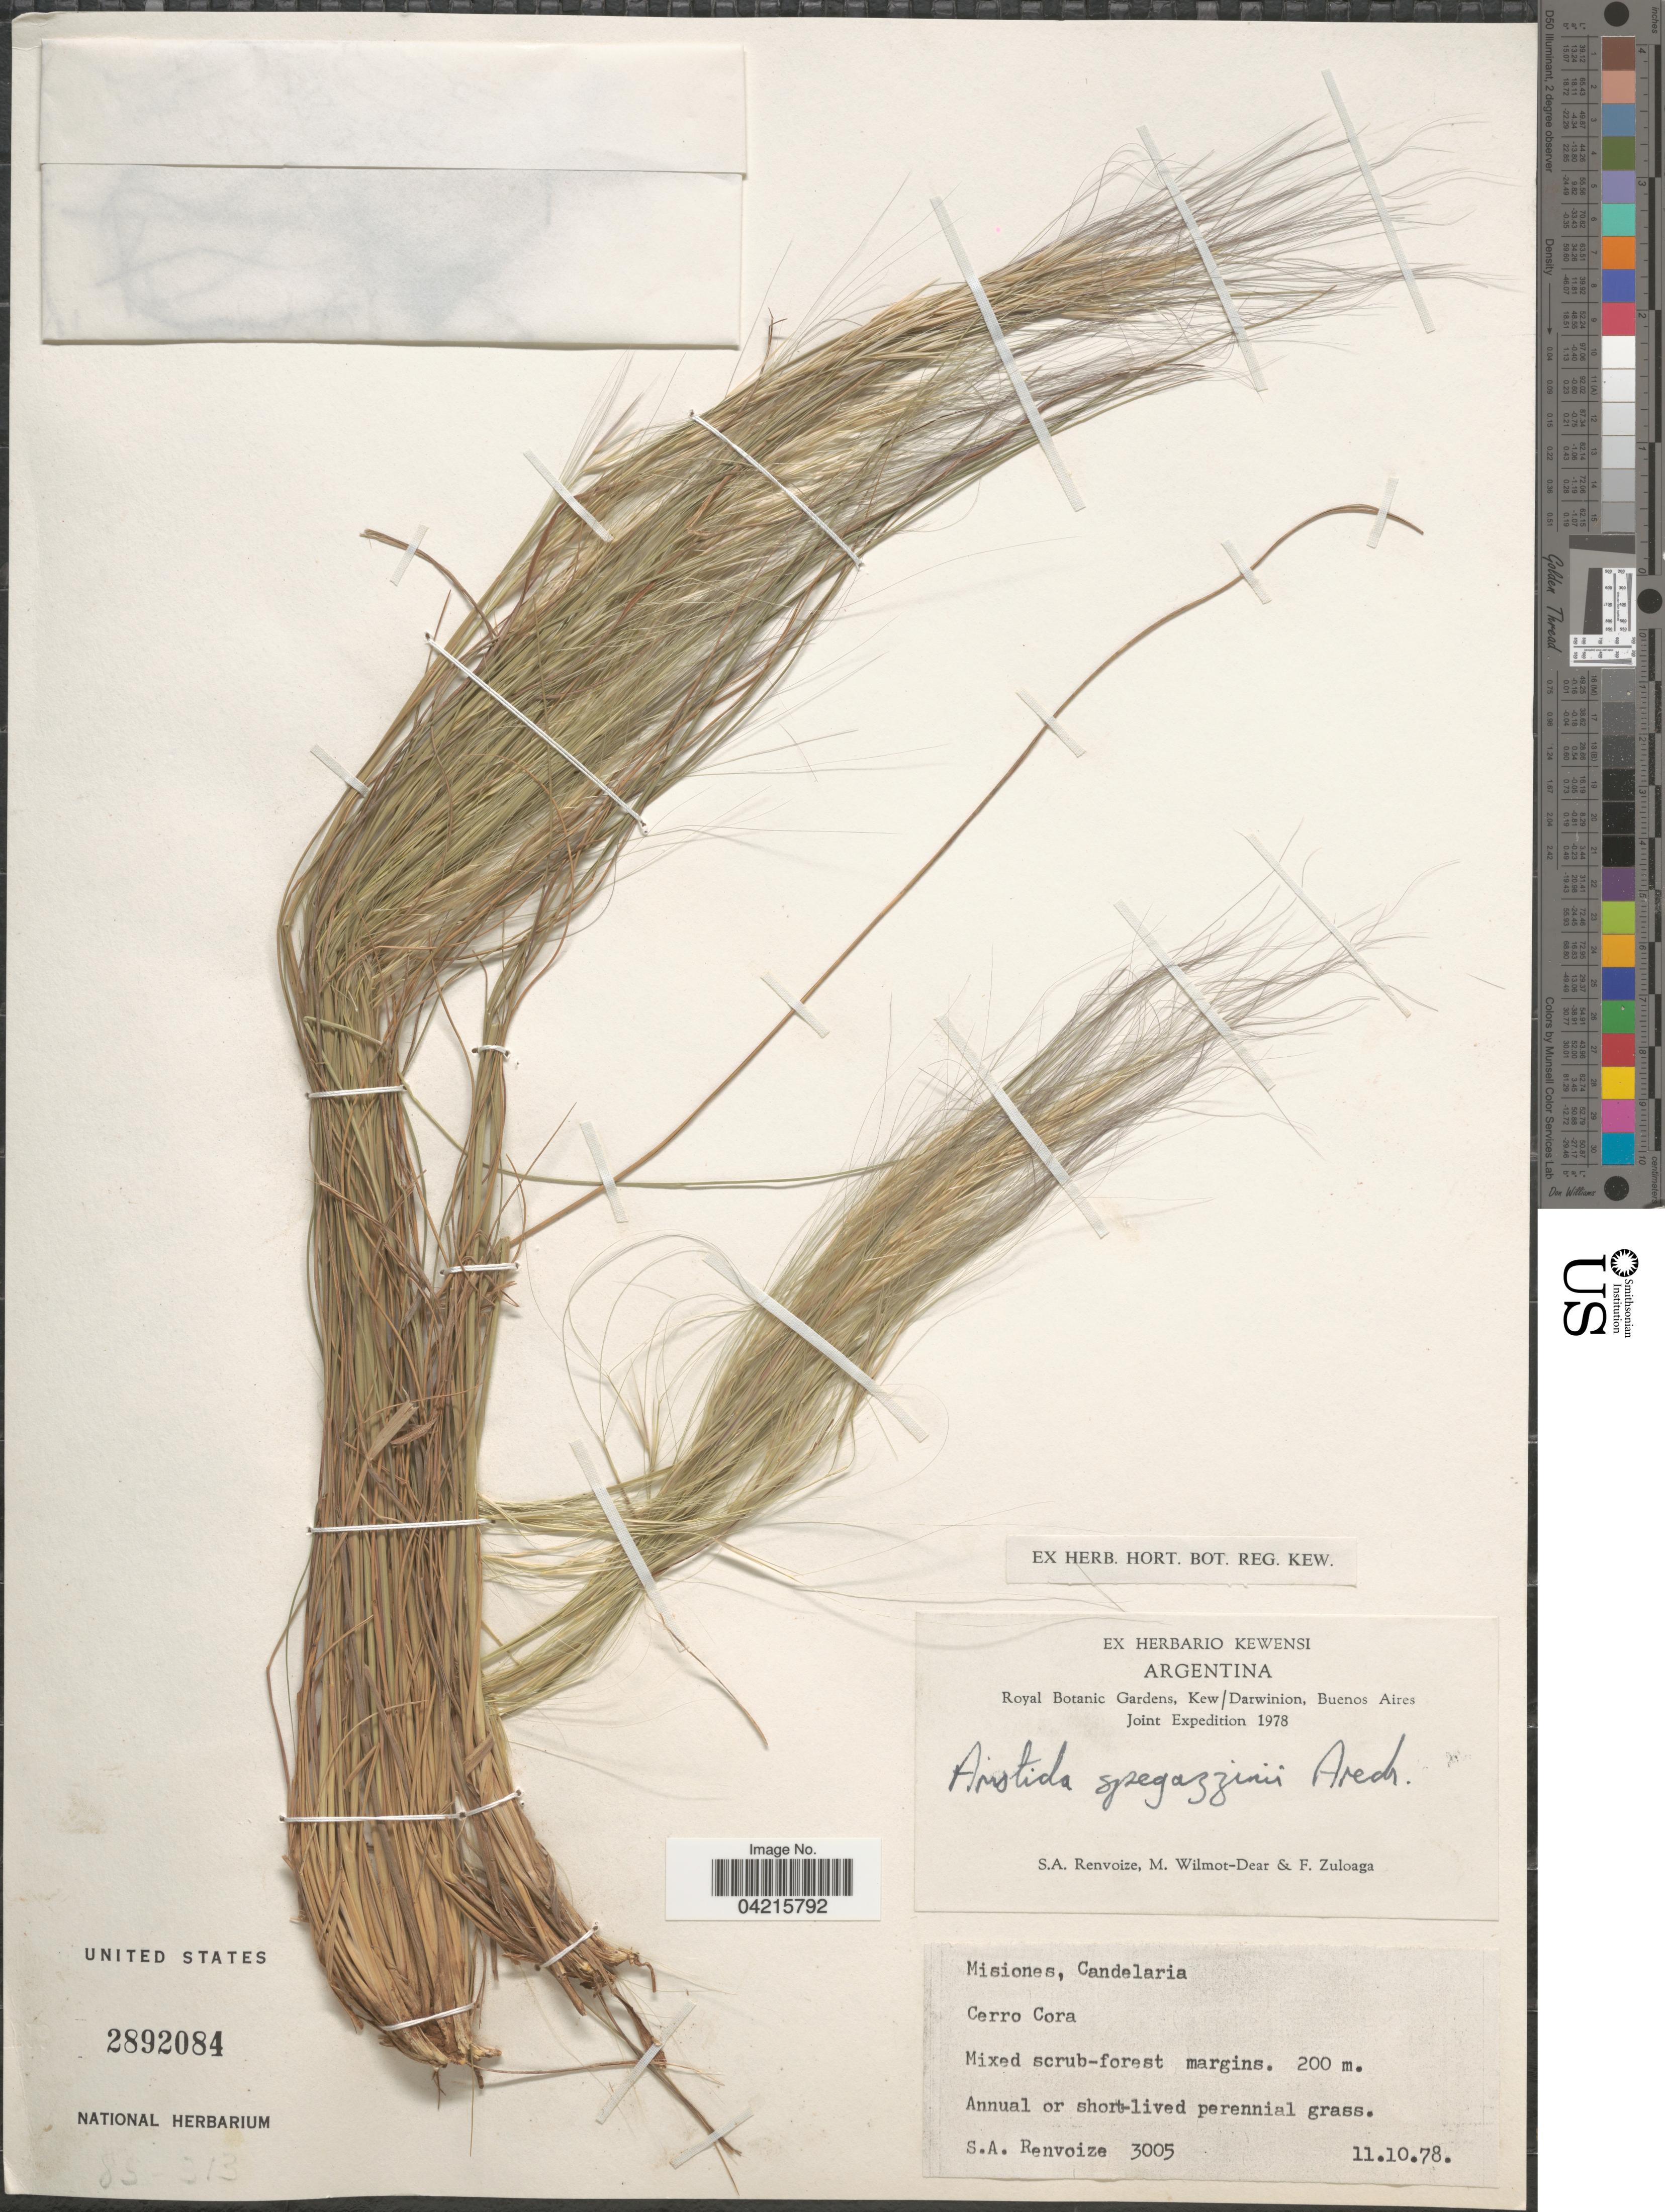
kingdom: Plantae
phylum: Tracheophyta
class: Liliopsida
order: Poales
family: Poaceae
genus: Aristida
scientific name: Aristida spegazzinii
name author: Arechav.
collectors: S. A. Renvoize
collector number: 3005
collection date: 1978-10-11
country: Argentina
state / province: Misiones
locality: Joint Expedition 1978. Candelaria. Cerro Cora.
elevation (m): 200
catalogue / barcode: US 2892084